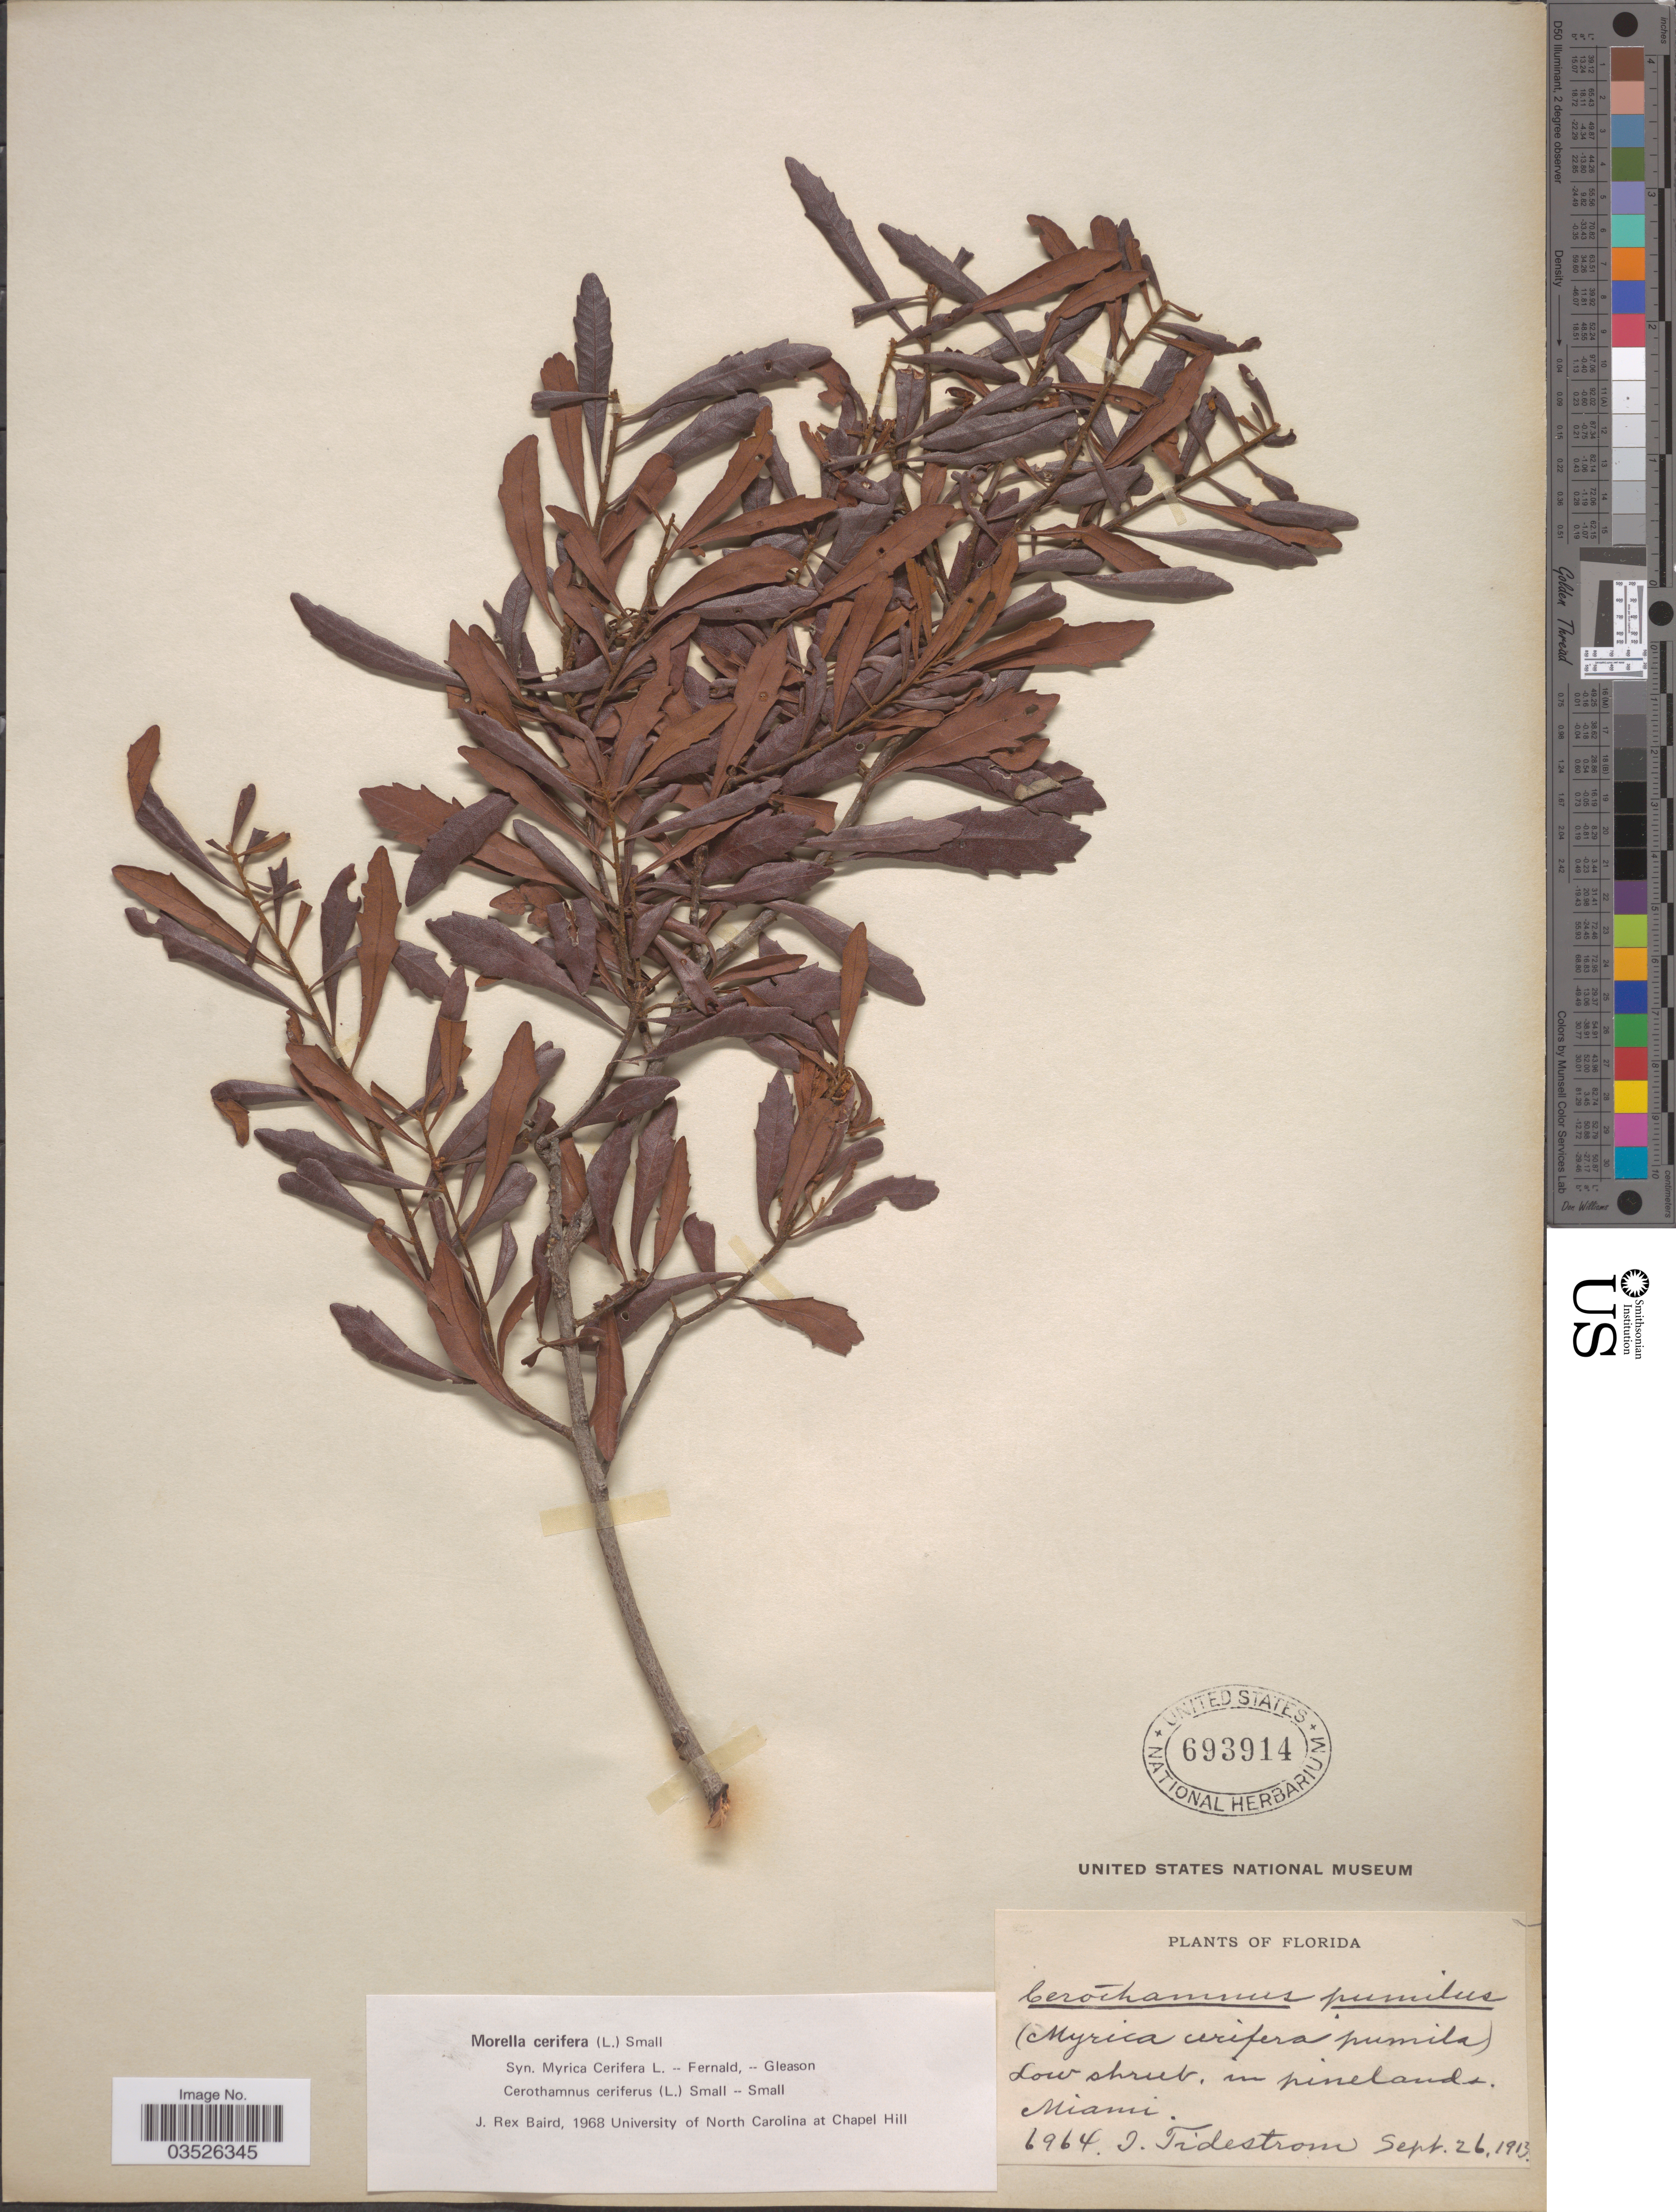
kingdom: Plantae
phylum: Tracheophyta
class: Magnoliopsida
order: Fagales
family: Myricaceae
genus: Morella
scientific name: Morella pumila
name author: (Michx.) Small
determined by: Strong, Mark T., (BOT), Smithsonian Institution - National Museum of Natural History (UNITED STATES)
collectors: I. F. Tidestrom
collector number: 6964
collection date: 1913-09-26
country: United States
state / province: Florida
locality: Miami.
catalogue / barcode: US 693914